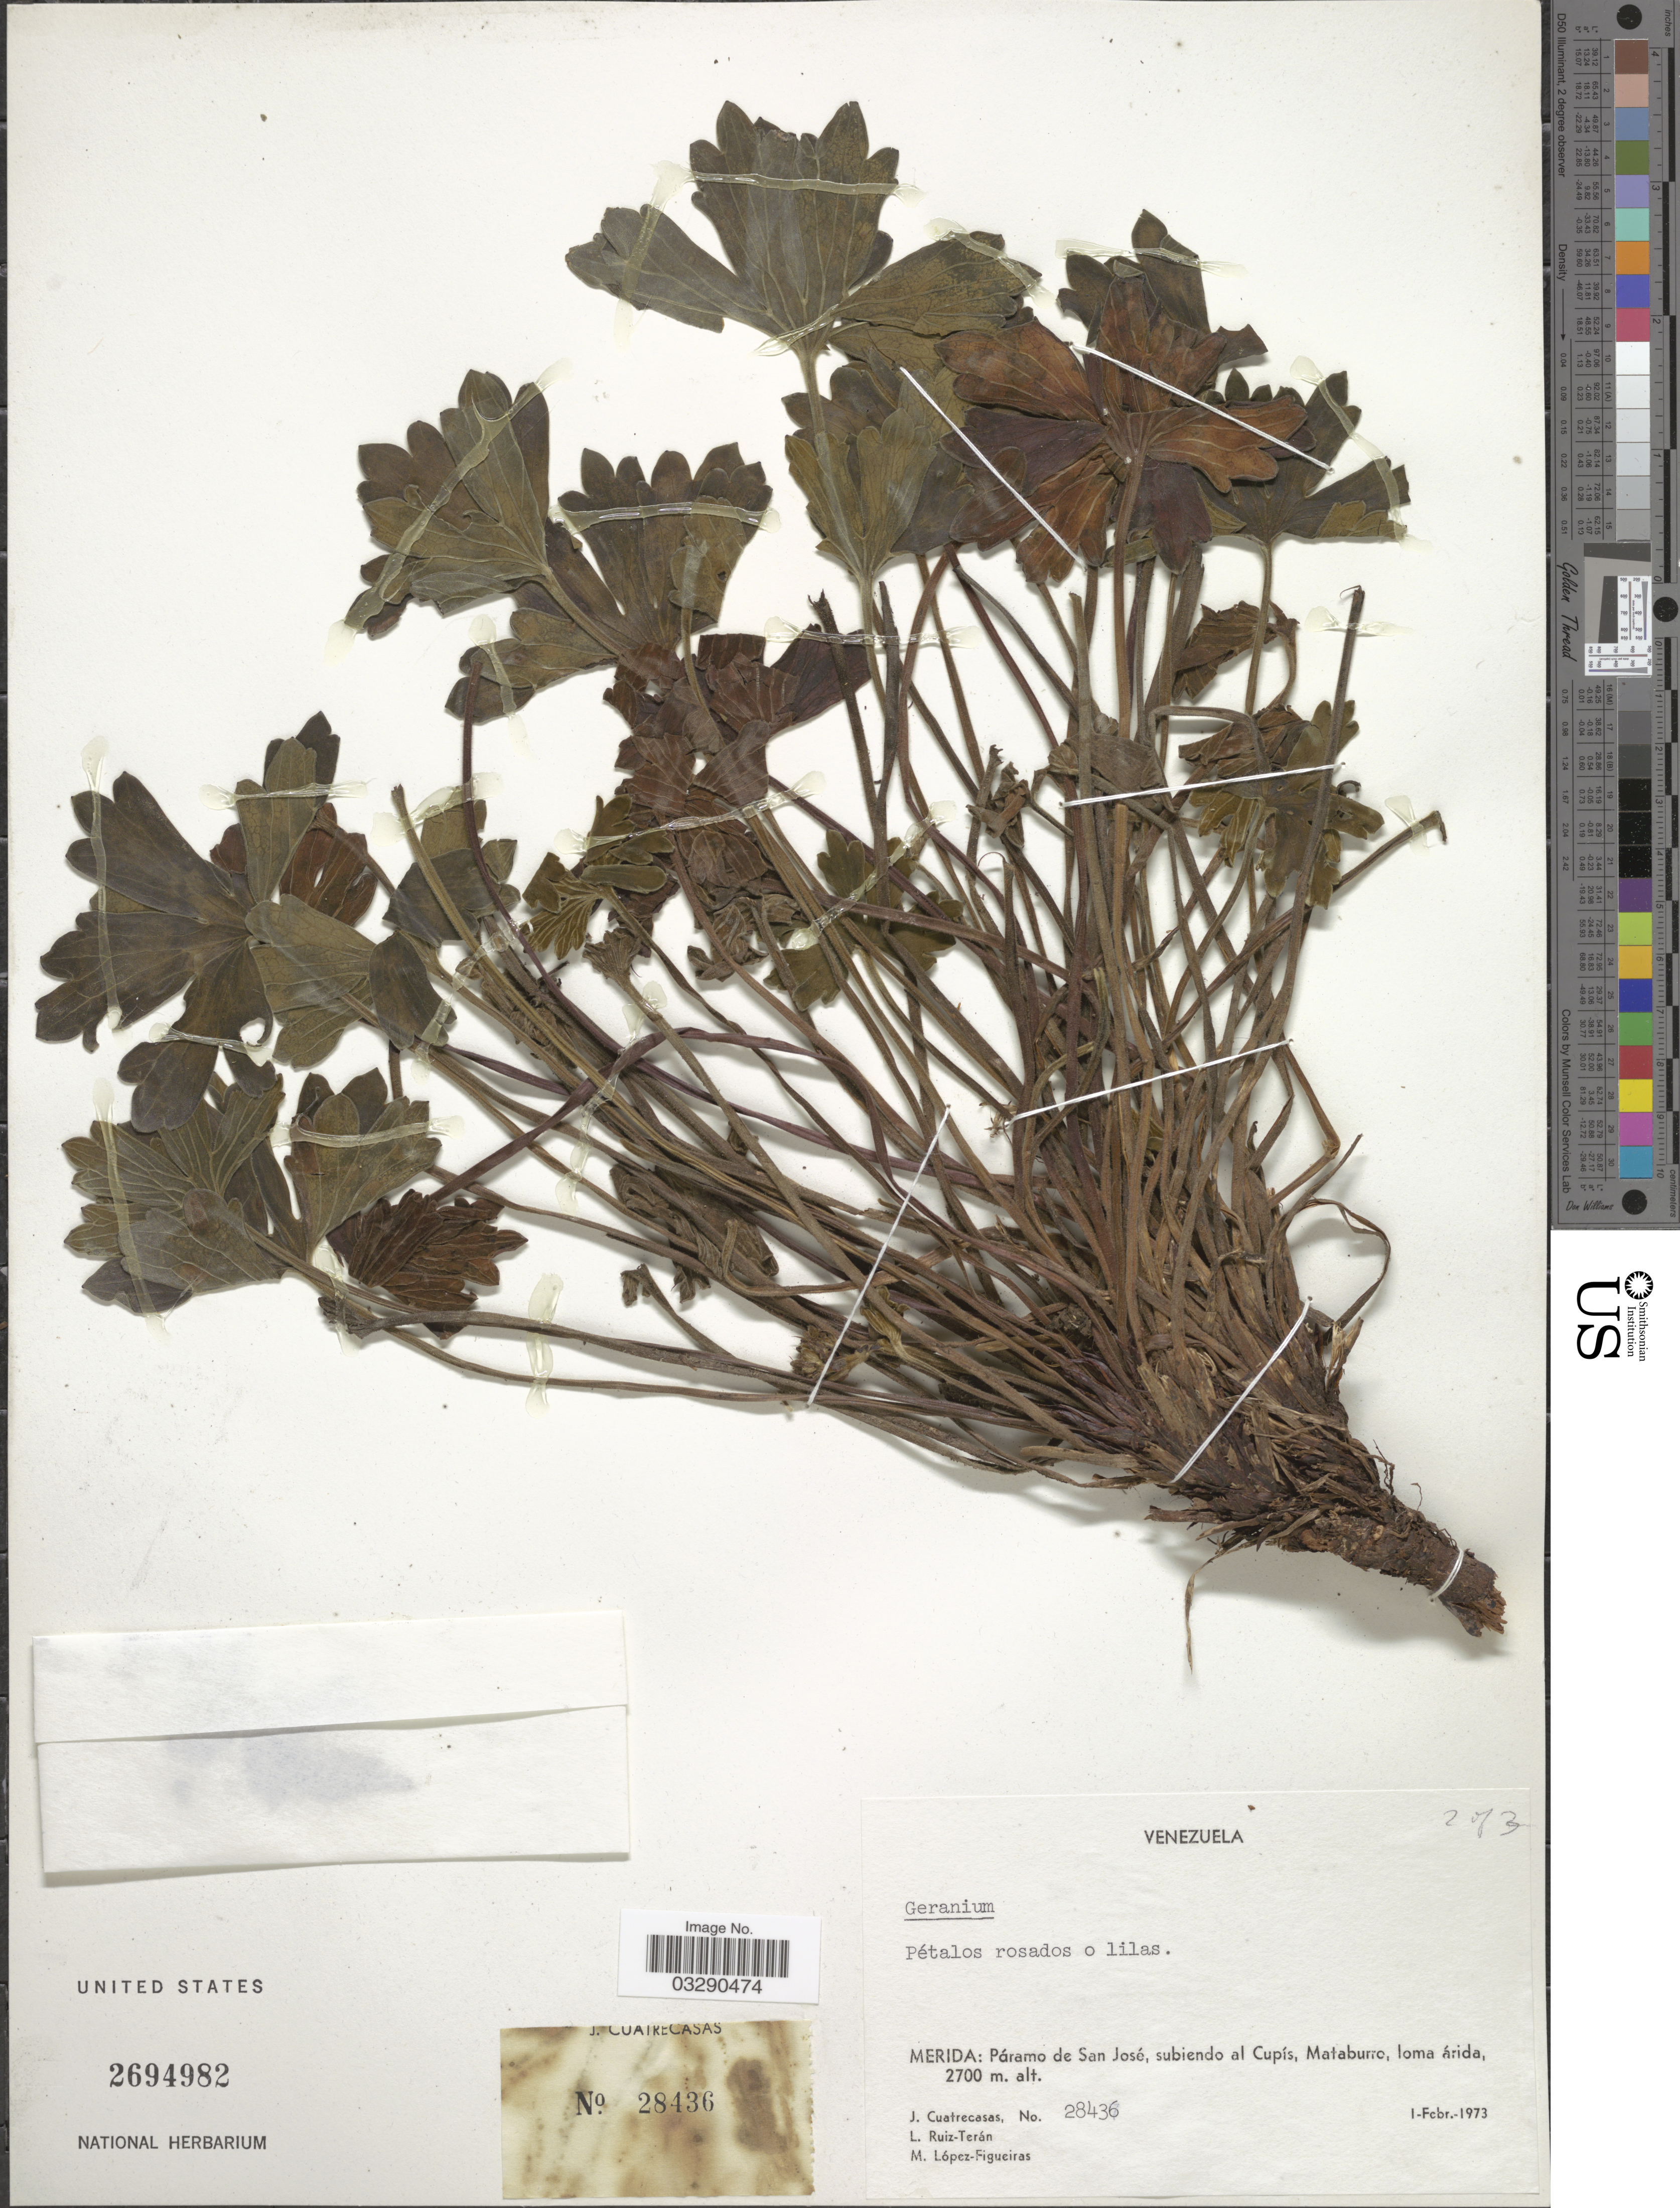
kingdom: Plantae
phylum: Tracheophyta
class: Magnoliopsida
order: Geraniales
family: Geraniaceae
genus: Geranium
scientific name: Geranium sp.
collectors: J. Cuatrecasas, L. E. Ruíz-Terán & M. López Figueiras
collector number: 28436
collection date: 1973-02-01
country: Venezuela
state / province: Mérida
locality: Páramo de San José, subiendo al Cupís, Mataburro.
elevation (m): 2700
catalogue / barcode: US 2694982